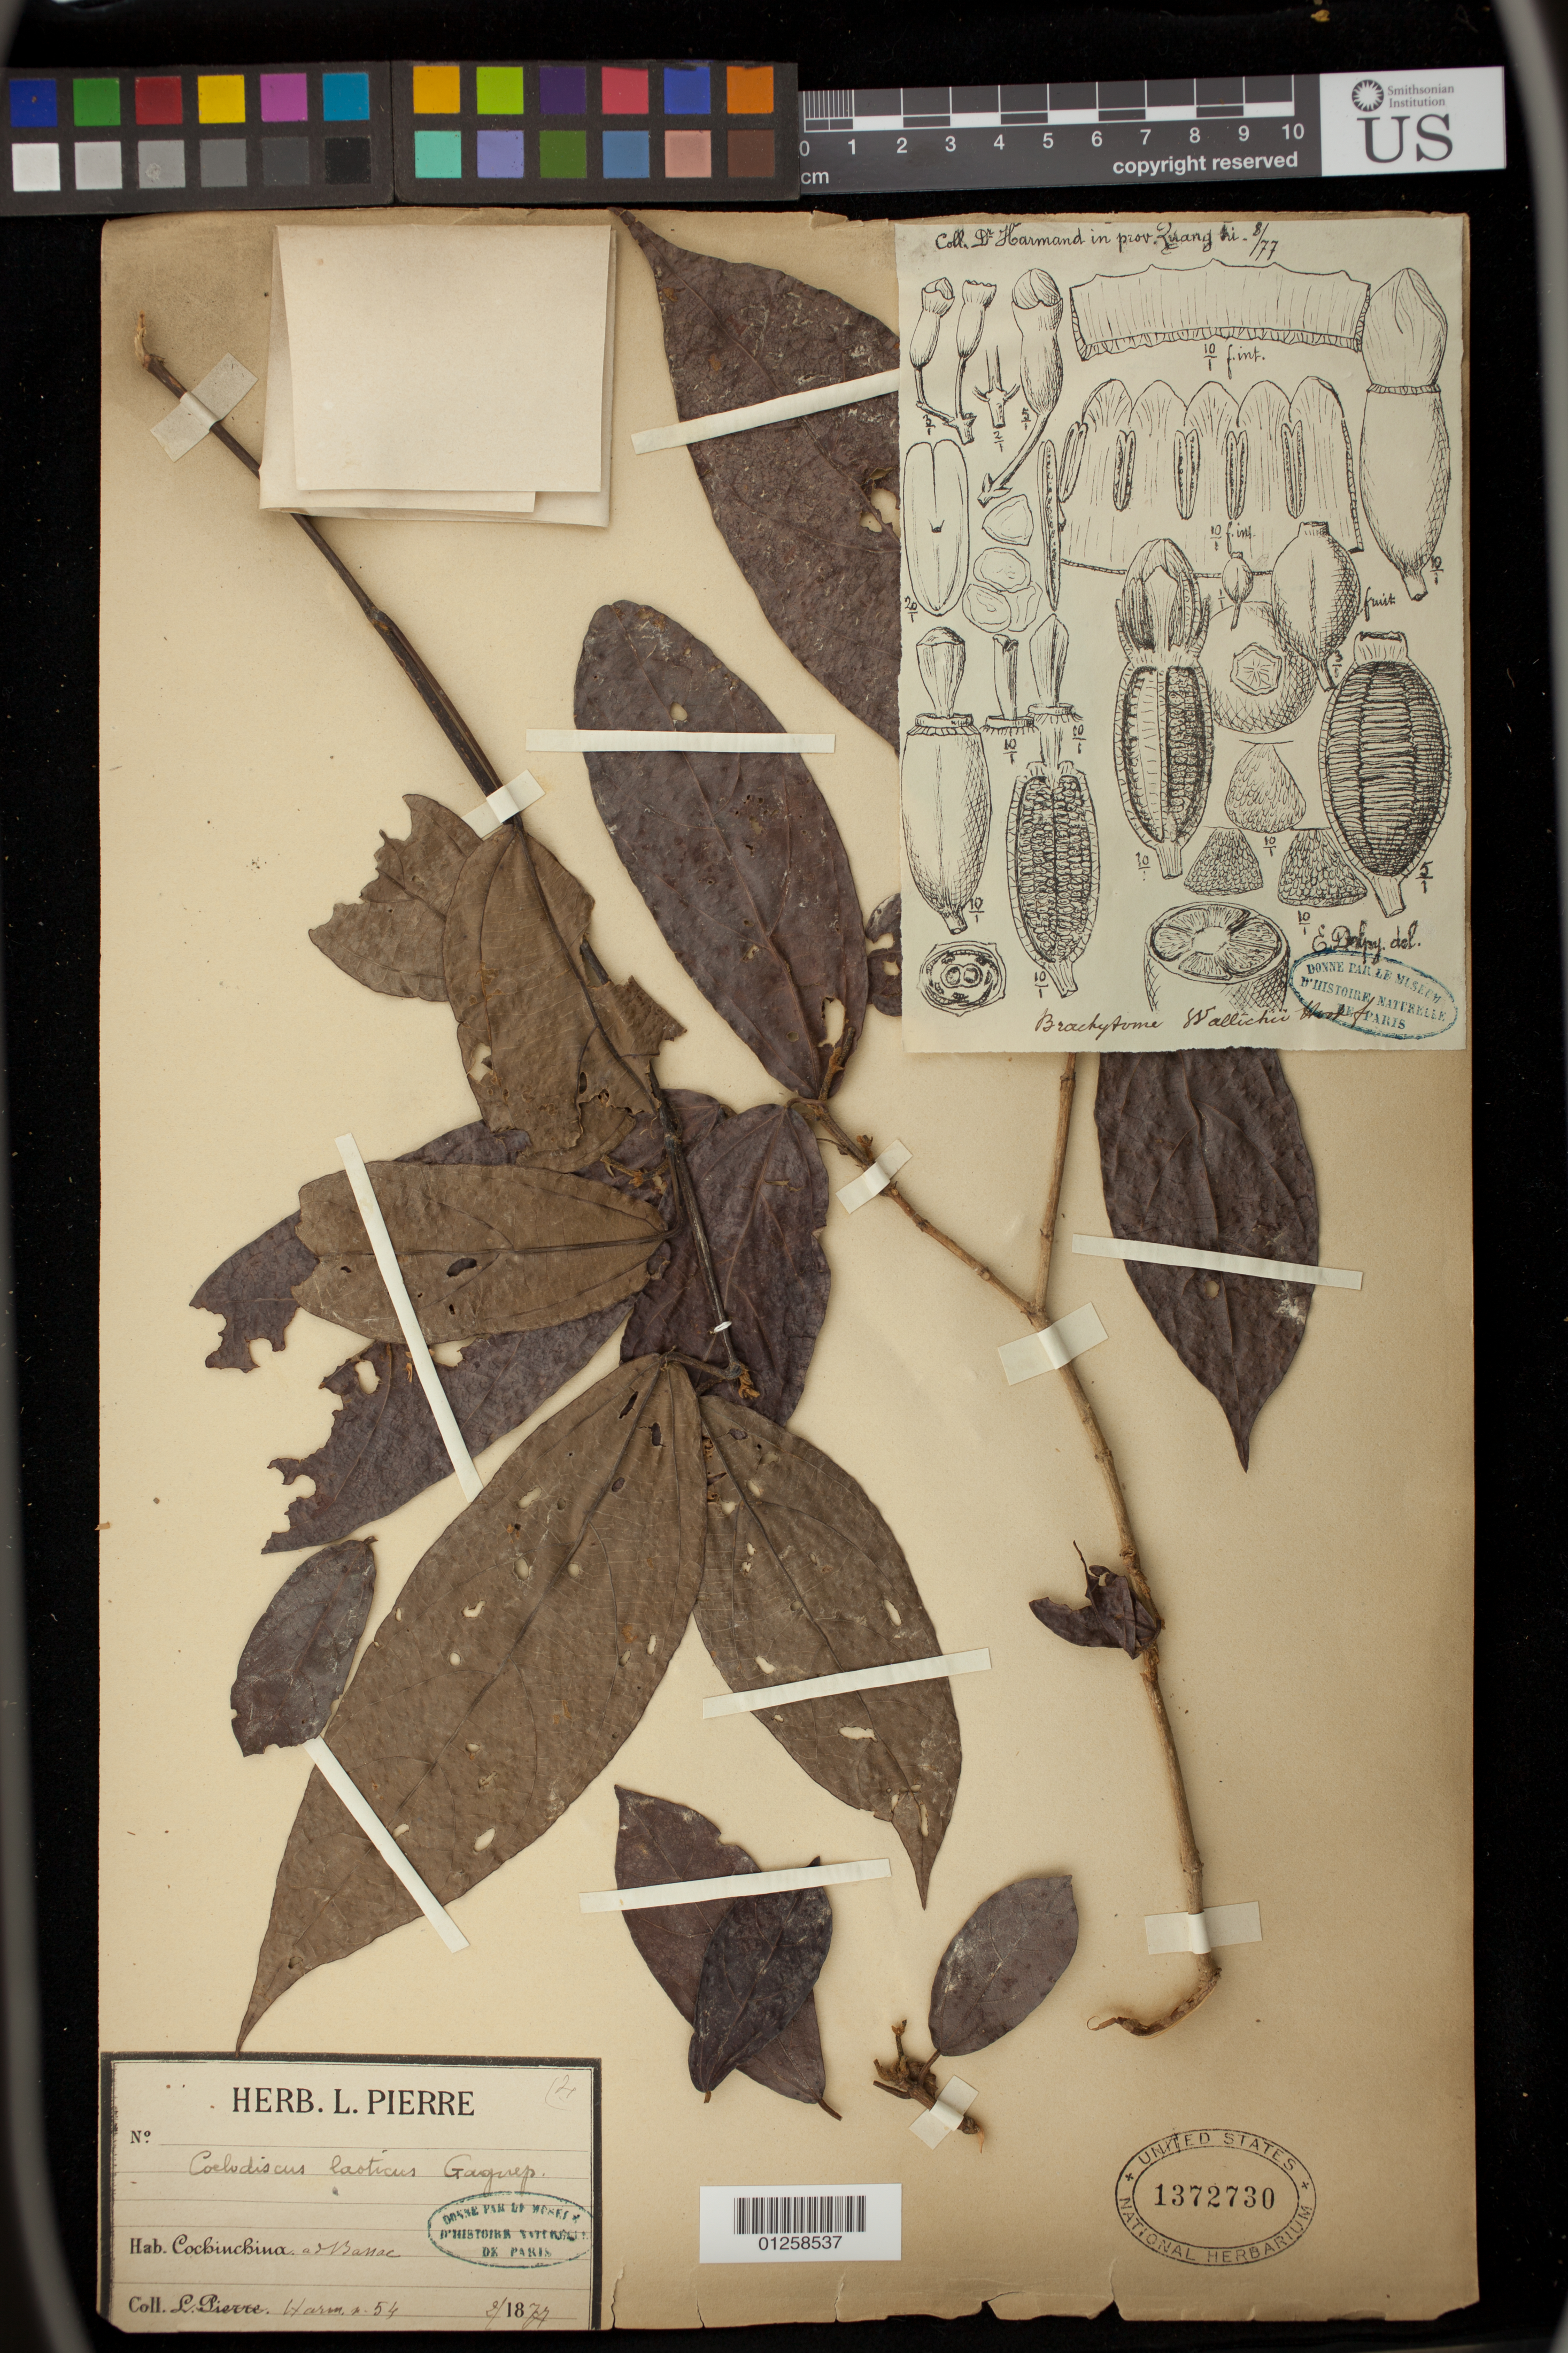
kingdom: Plantae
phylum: Tracheophyta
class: Magnoliopsida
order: Malpighiales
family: Phyllanthaceae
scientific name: Coelodiscus laoticus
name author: Gagnep.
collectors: H. L. Pierre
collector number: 54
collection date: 1877-02-01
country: Vietnam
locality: Cochin China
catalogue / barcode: US 1372730